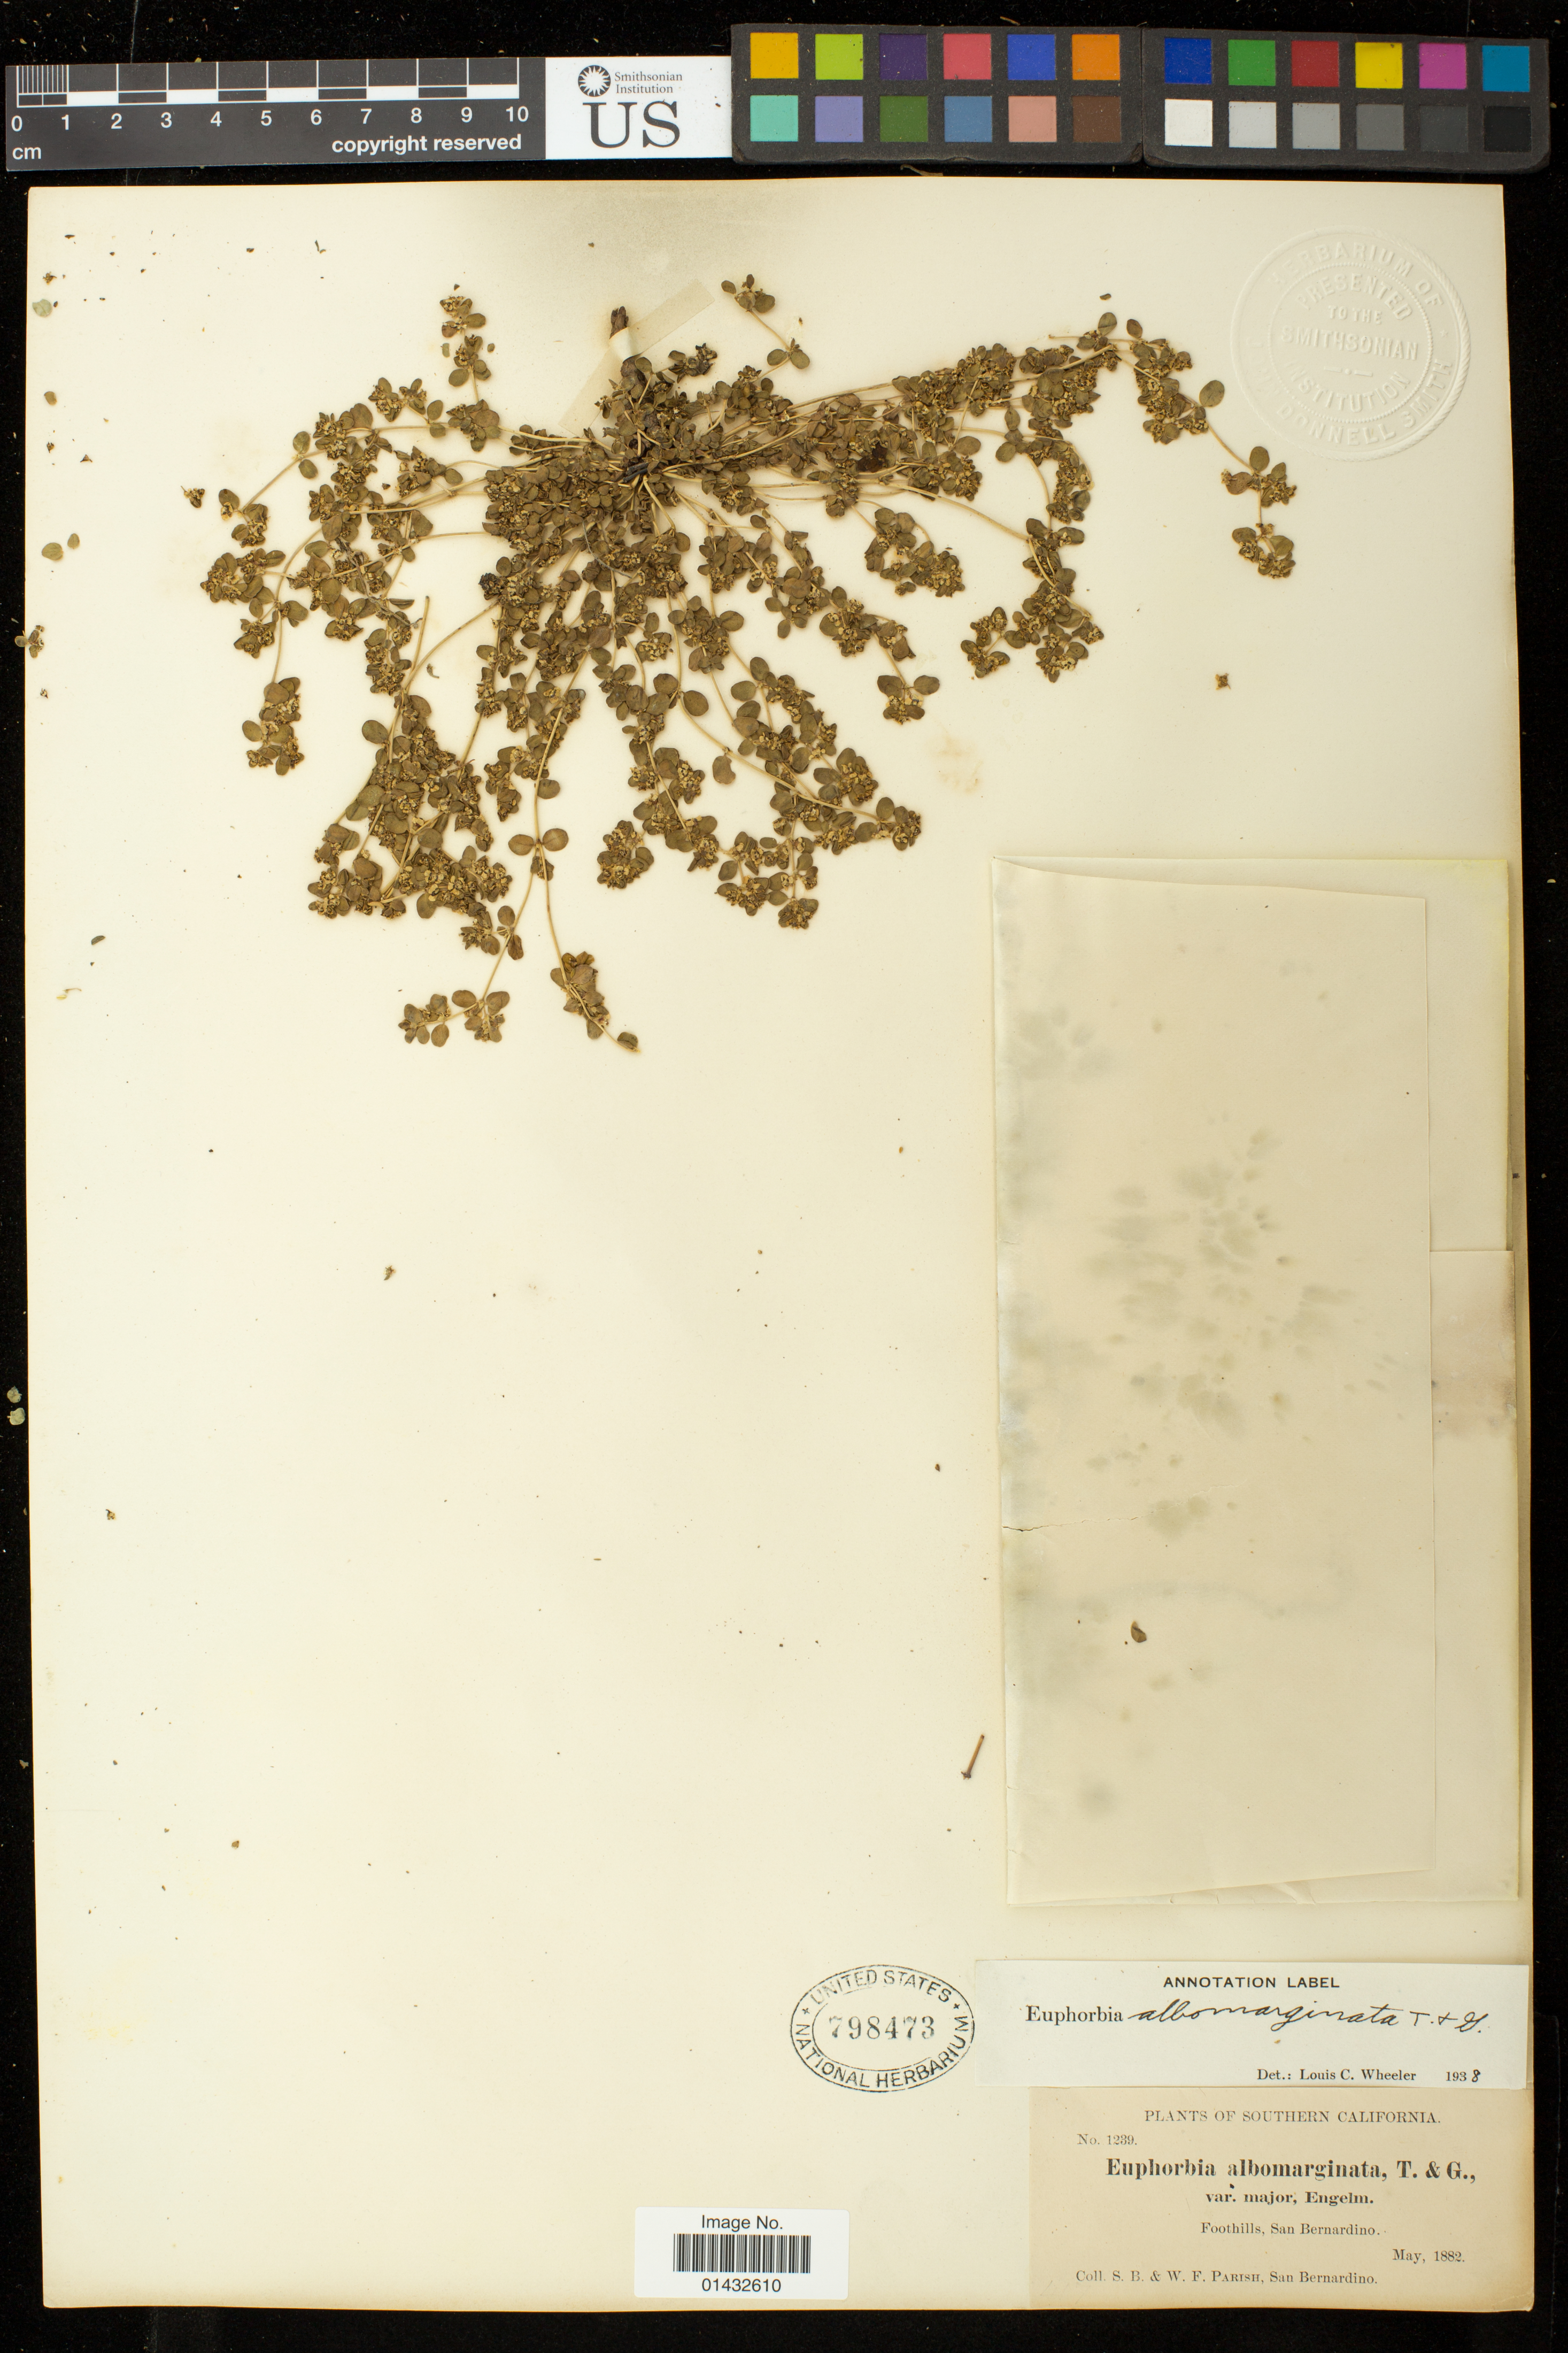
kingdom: Plantae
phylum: Tracheophyta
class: Magnoliopsida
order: Malpighiales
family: Euphorbiaceae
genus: Euphorbia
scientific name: Euphorbia albomarginata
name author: Torr. & A. Gray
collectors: S. B. Parish & W. F. Parish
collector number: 1239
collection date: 1882-05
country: United States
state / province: California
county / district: San Bernardino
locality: Foothills San Bernardino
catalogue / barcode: US 798473